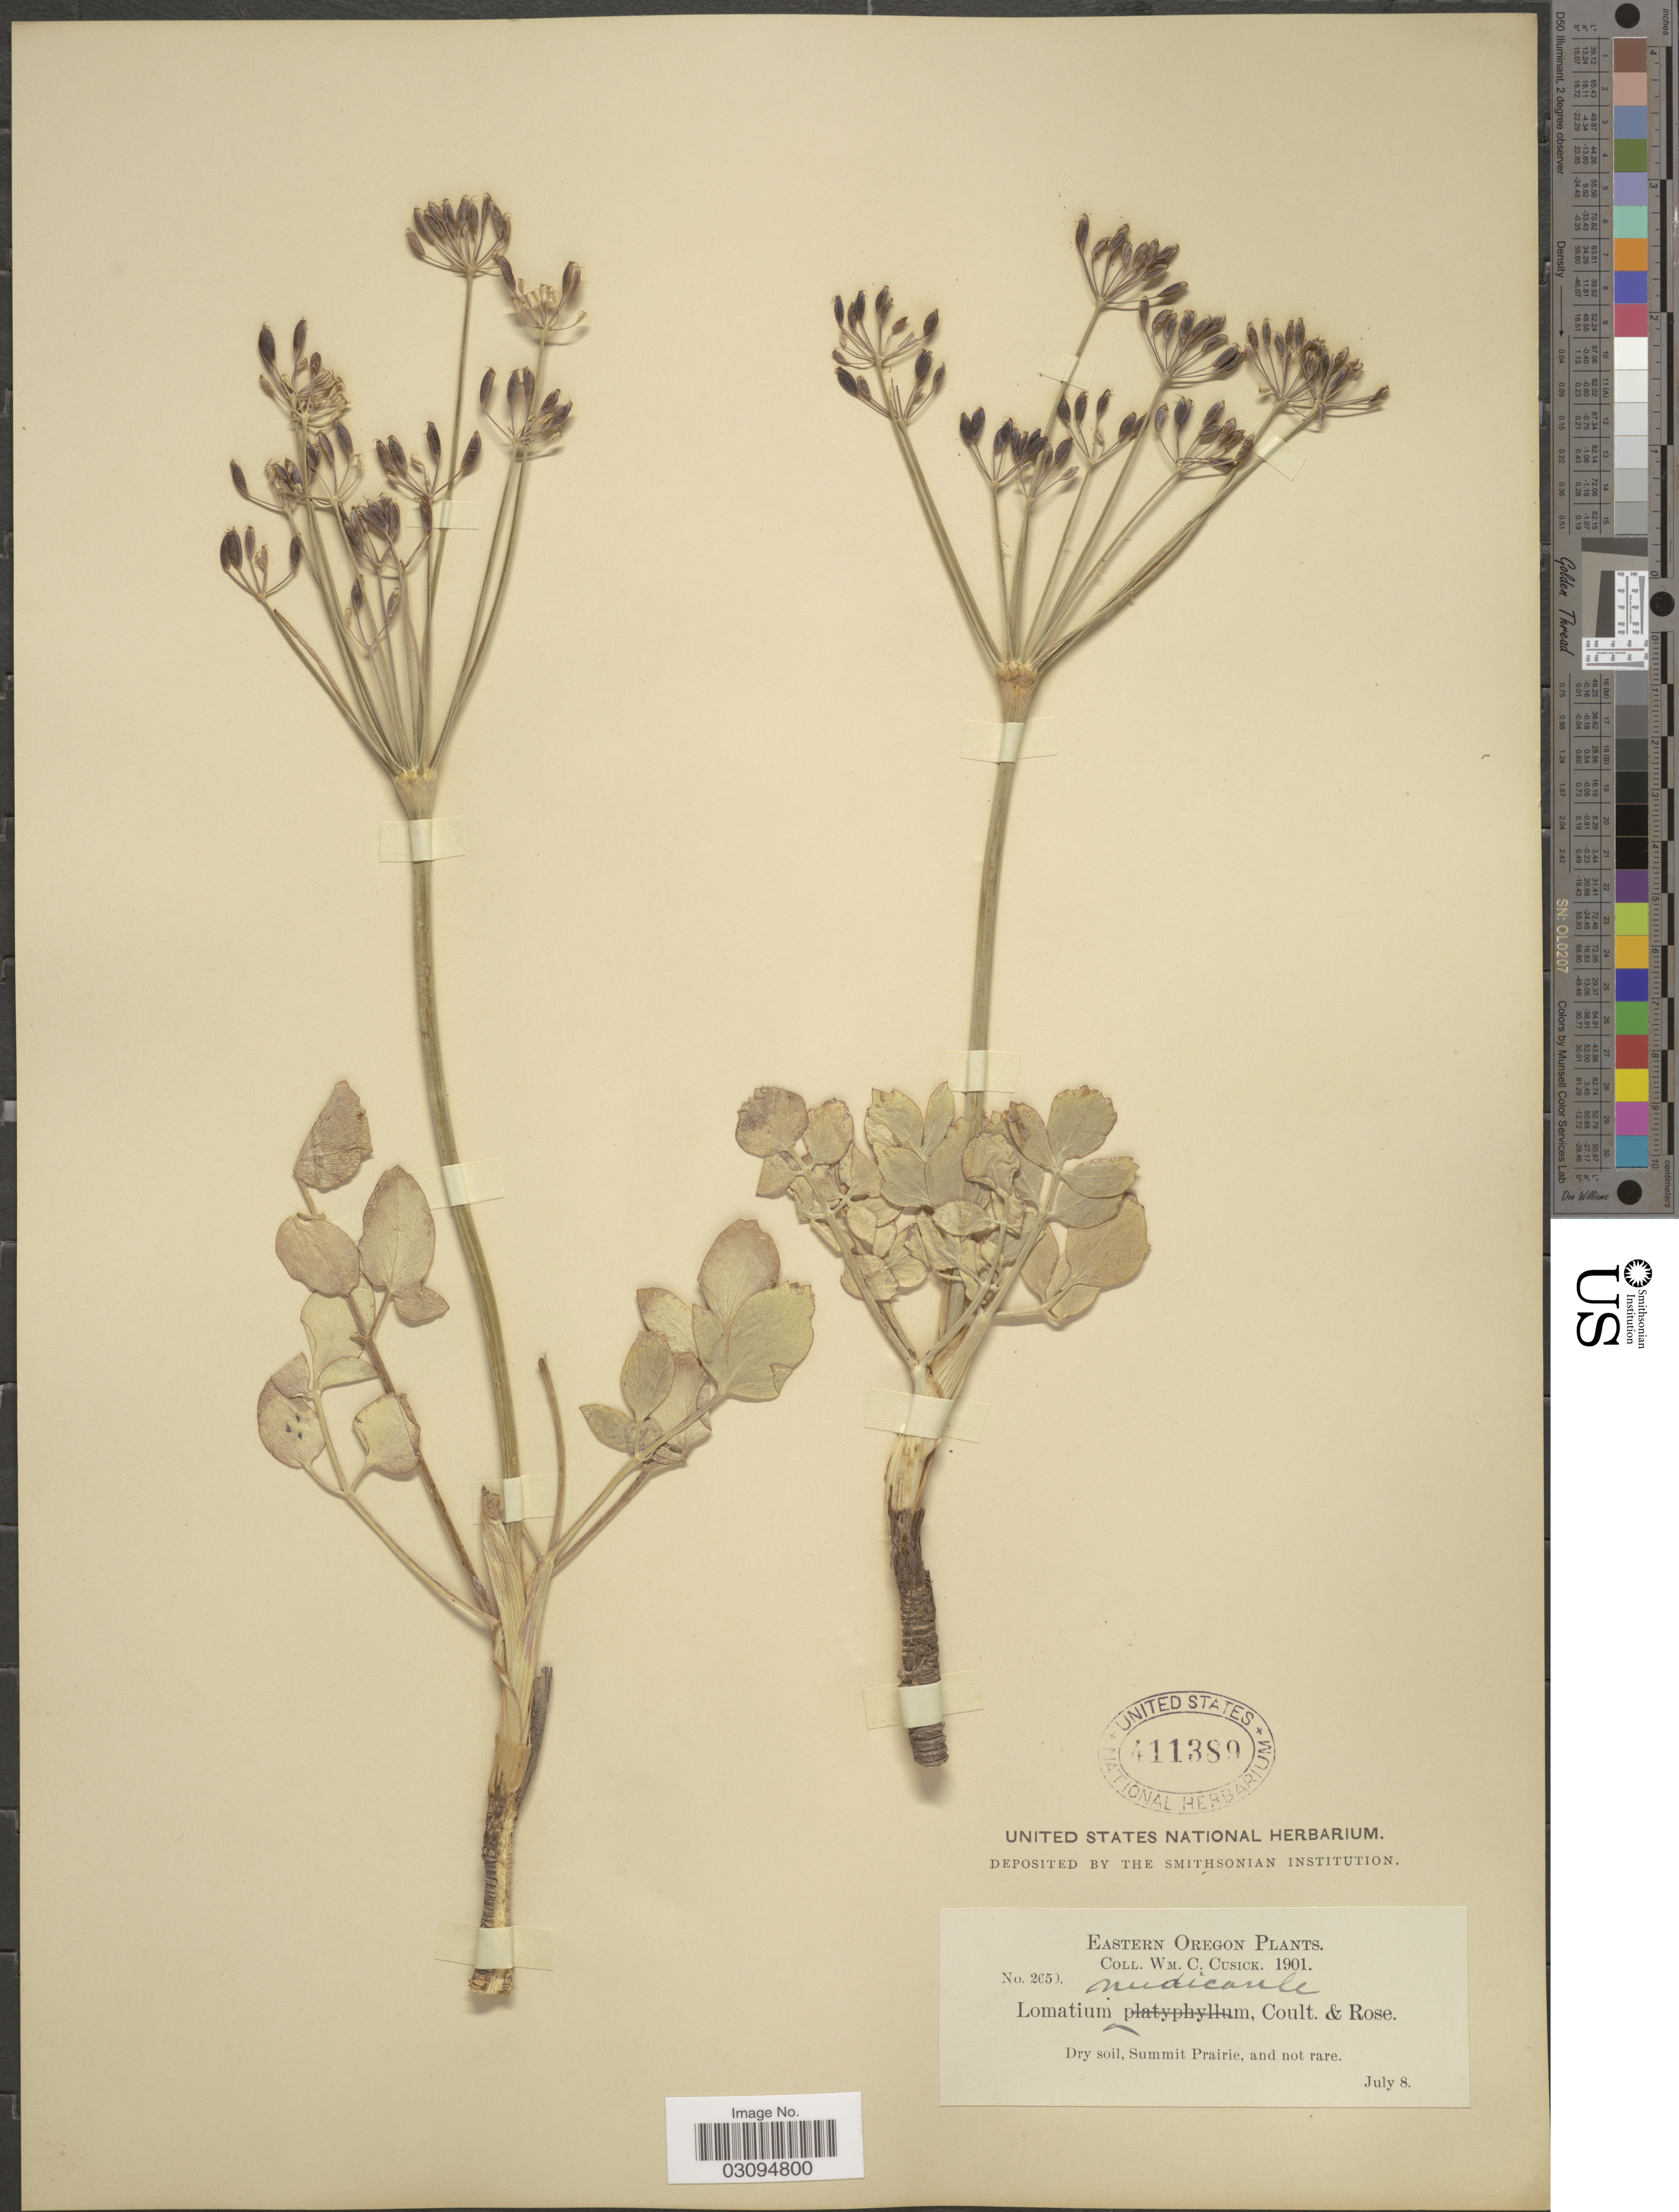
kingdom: Plantae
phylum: Tracheophyta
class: Magnoliopsida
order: Apiales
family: Apiaceae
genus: Lomatium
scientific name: Lomatium nudicaule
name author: (Pursh) J.M. Coult. & Rose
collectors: W. C. Cusick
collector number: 2650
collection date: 1901-07-08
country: United States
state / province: Oregon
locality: Eastern Oregon. Dry soil, Summit Prairie, and not rare.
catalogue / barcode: US 411389